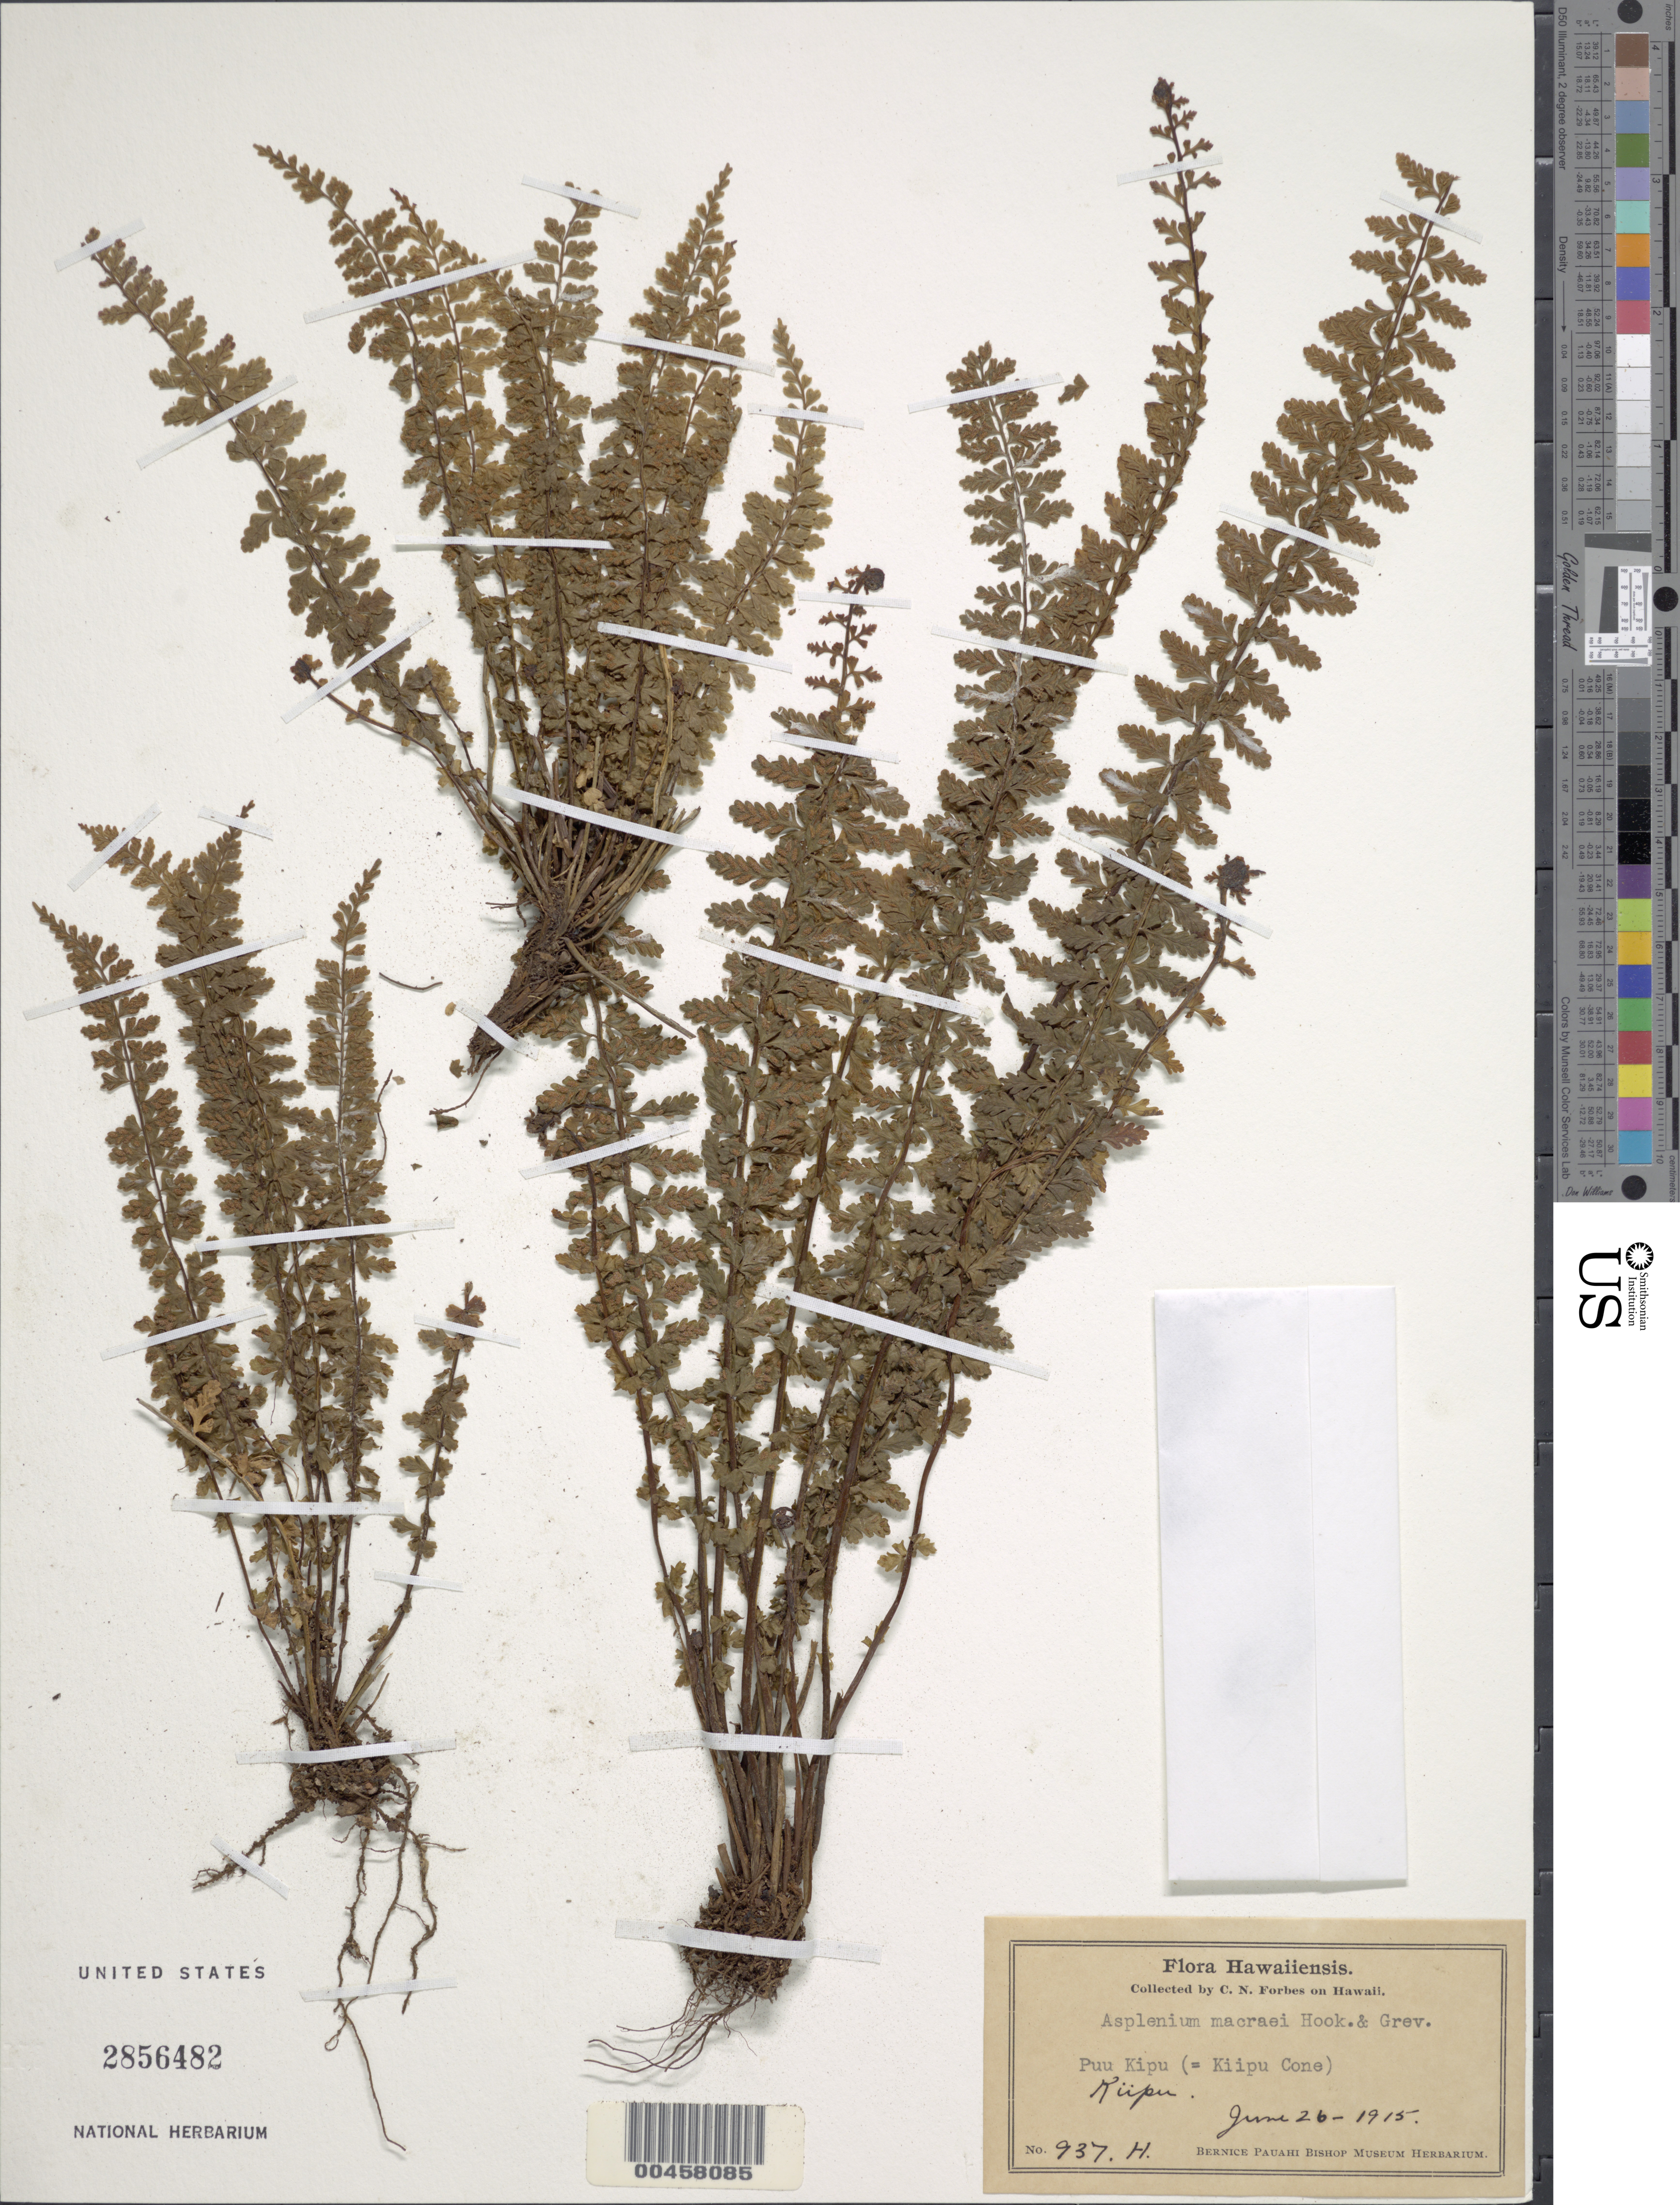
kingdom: Plantae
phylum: Tracheophyta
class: Polypodiopsida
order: Polypodiales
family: Aspleniaceae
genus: Asplenium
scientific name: Asplenium macraei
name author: Hook. & Grev.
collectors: C. N. Forbes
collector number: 937.H.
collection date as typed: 26 Jun 1915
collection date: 1915-06-26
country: United States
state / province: Hawaii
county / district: Hawaii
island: Hawaii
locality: Puu Kipu (= Kiipu Cone)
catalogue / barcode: US 2856482